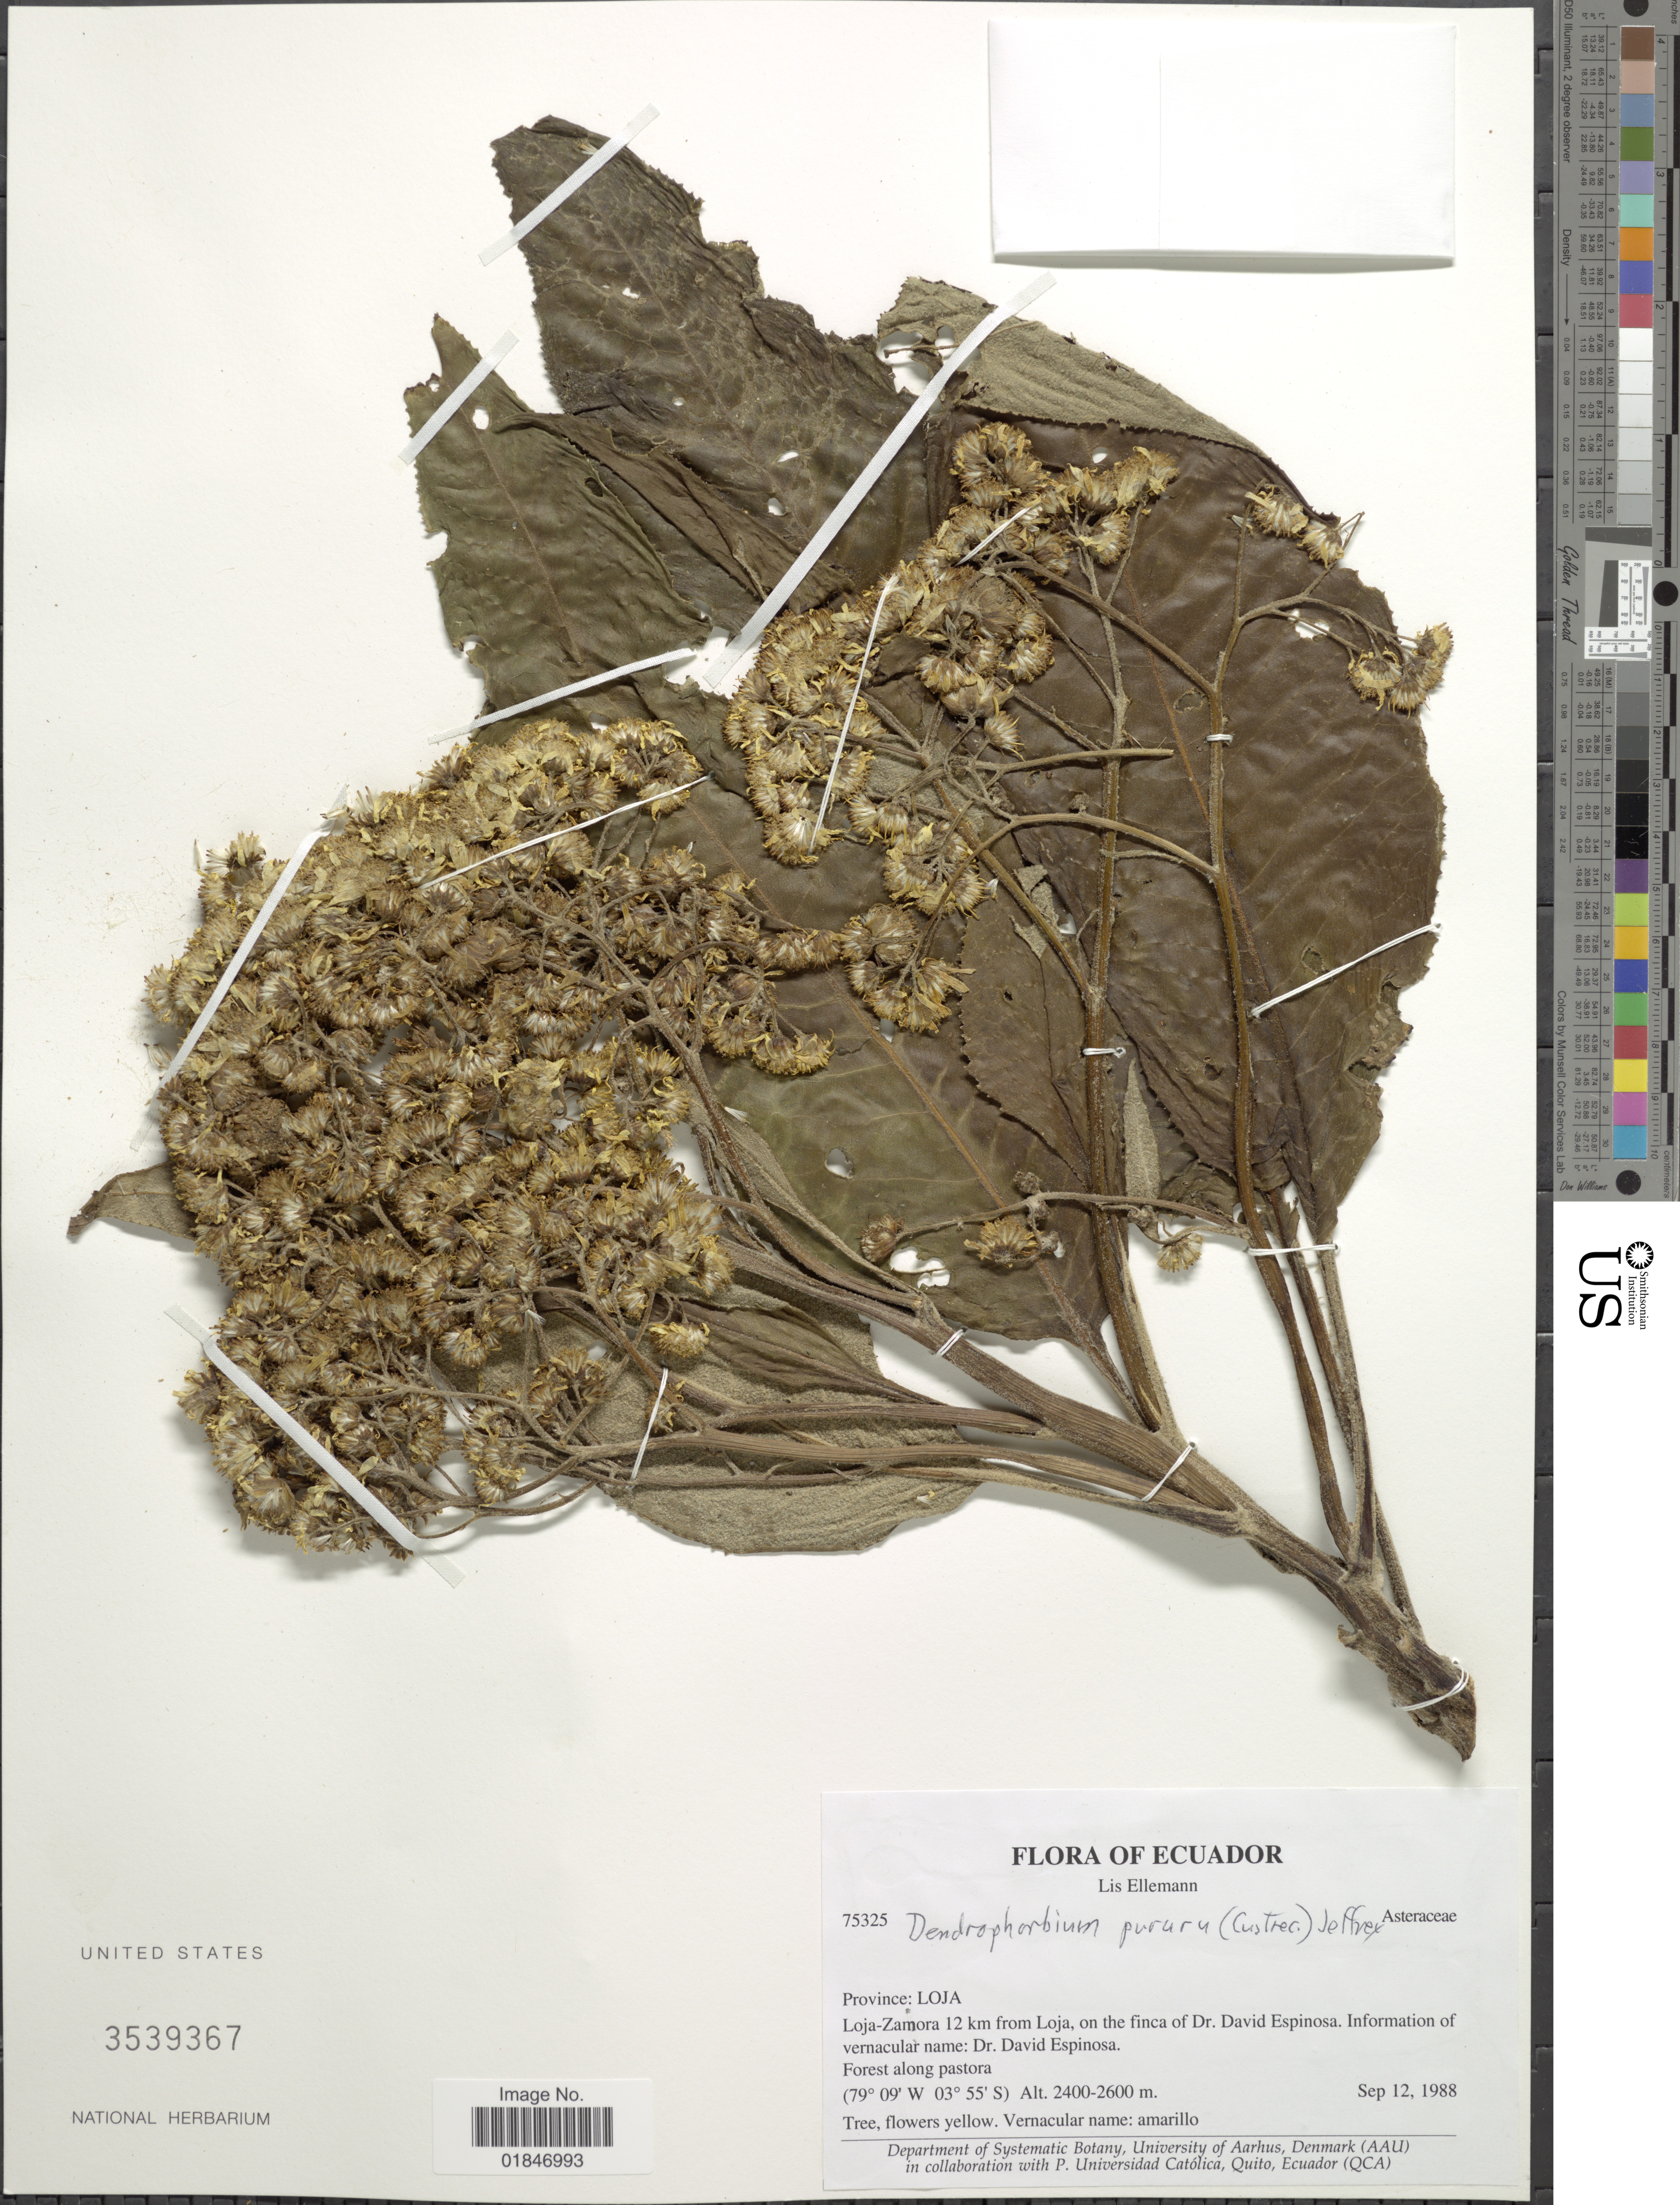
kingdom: Plantae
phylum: Tracheophyta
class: Magnoliopsida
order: Asterales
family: Asteraceae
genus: Dendrophorbium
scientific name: Dendrophorbium pururu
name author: (Cuatrec.) C. Jeffrey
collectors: L. Ellemann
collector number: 75325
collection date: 1988-09-12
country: Ecuador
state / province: Loja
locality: Province: Loja. Loja-Zamora 12 km from Loja, on the finca of Dr. David Espinosa.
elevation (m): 2400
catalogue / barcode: US 3539367